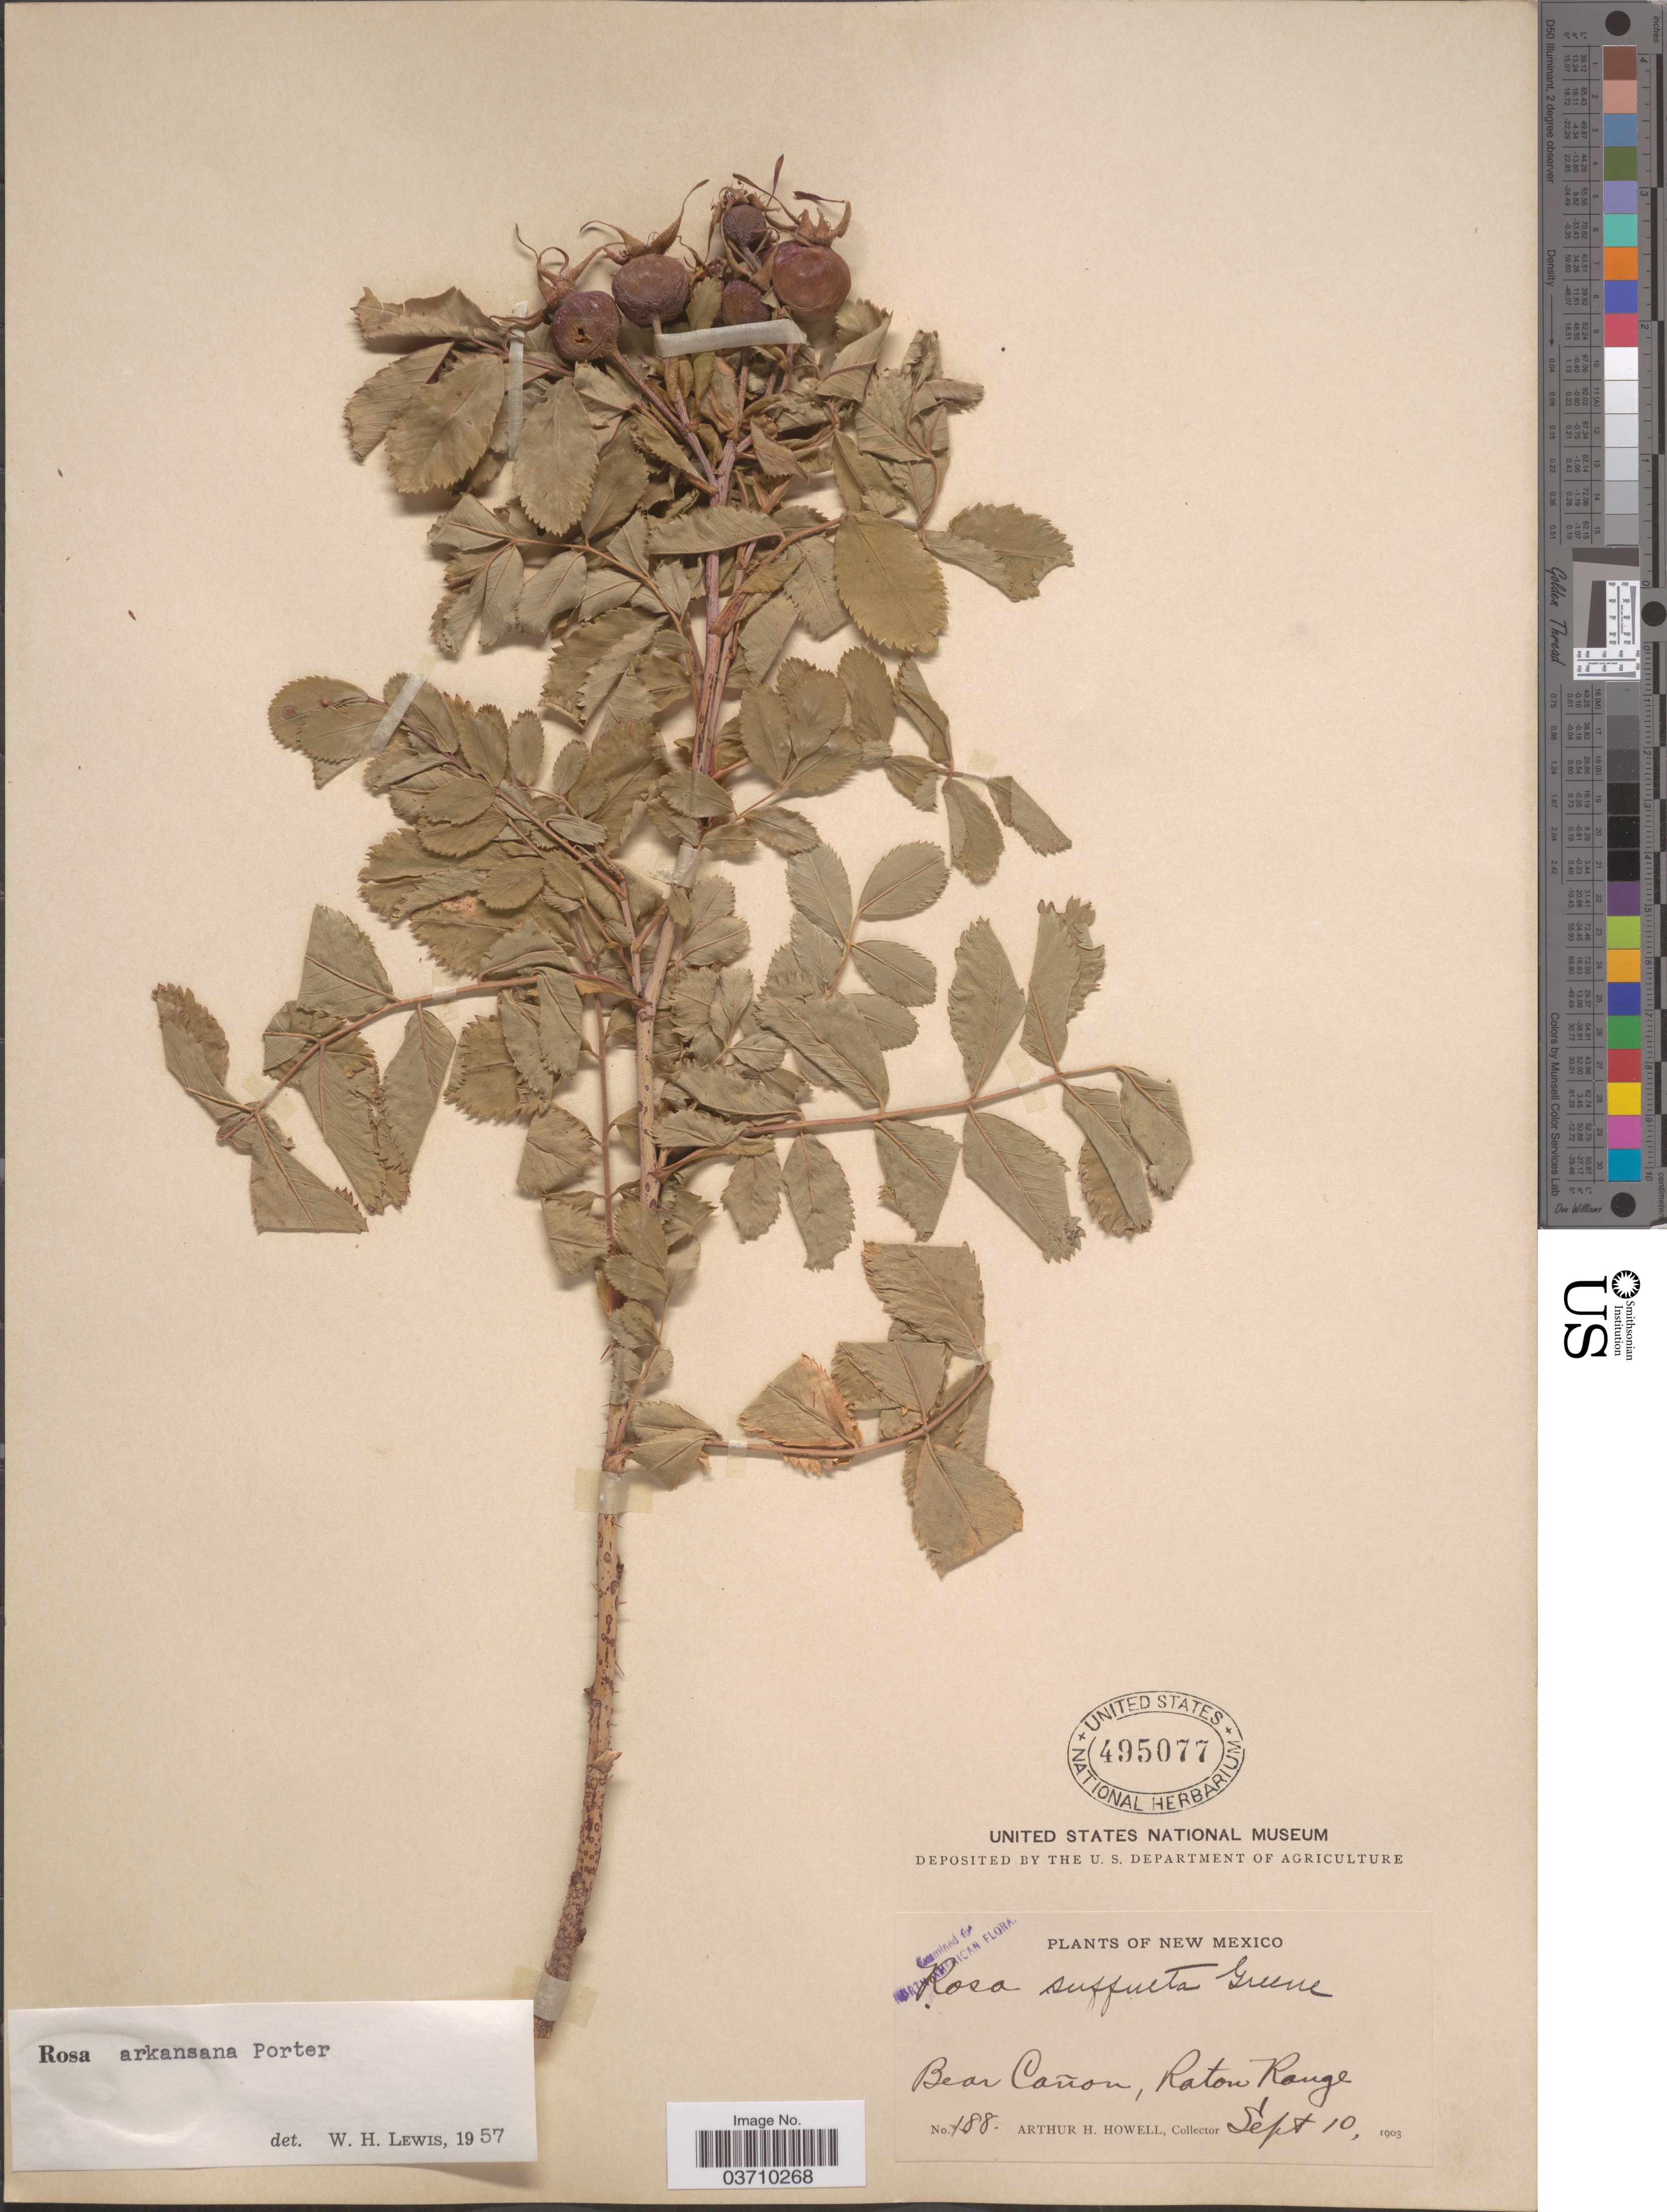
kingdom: Plantae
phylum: Tracheophyta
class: Magnoliopsida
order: Rosales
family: Rosaceae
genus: Rosa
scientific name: Rosa arkansana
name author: Porter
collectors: A. H. Howell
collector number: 188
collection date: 1903-09-10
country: United States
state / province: New Mexico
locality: Bear Cañon, Raton Range.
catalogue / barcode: US 495077